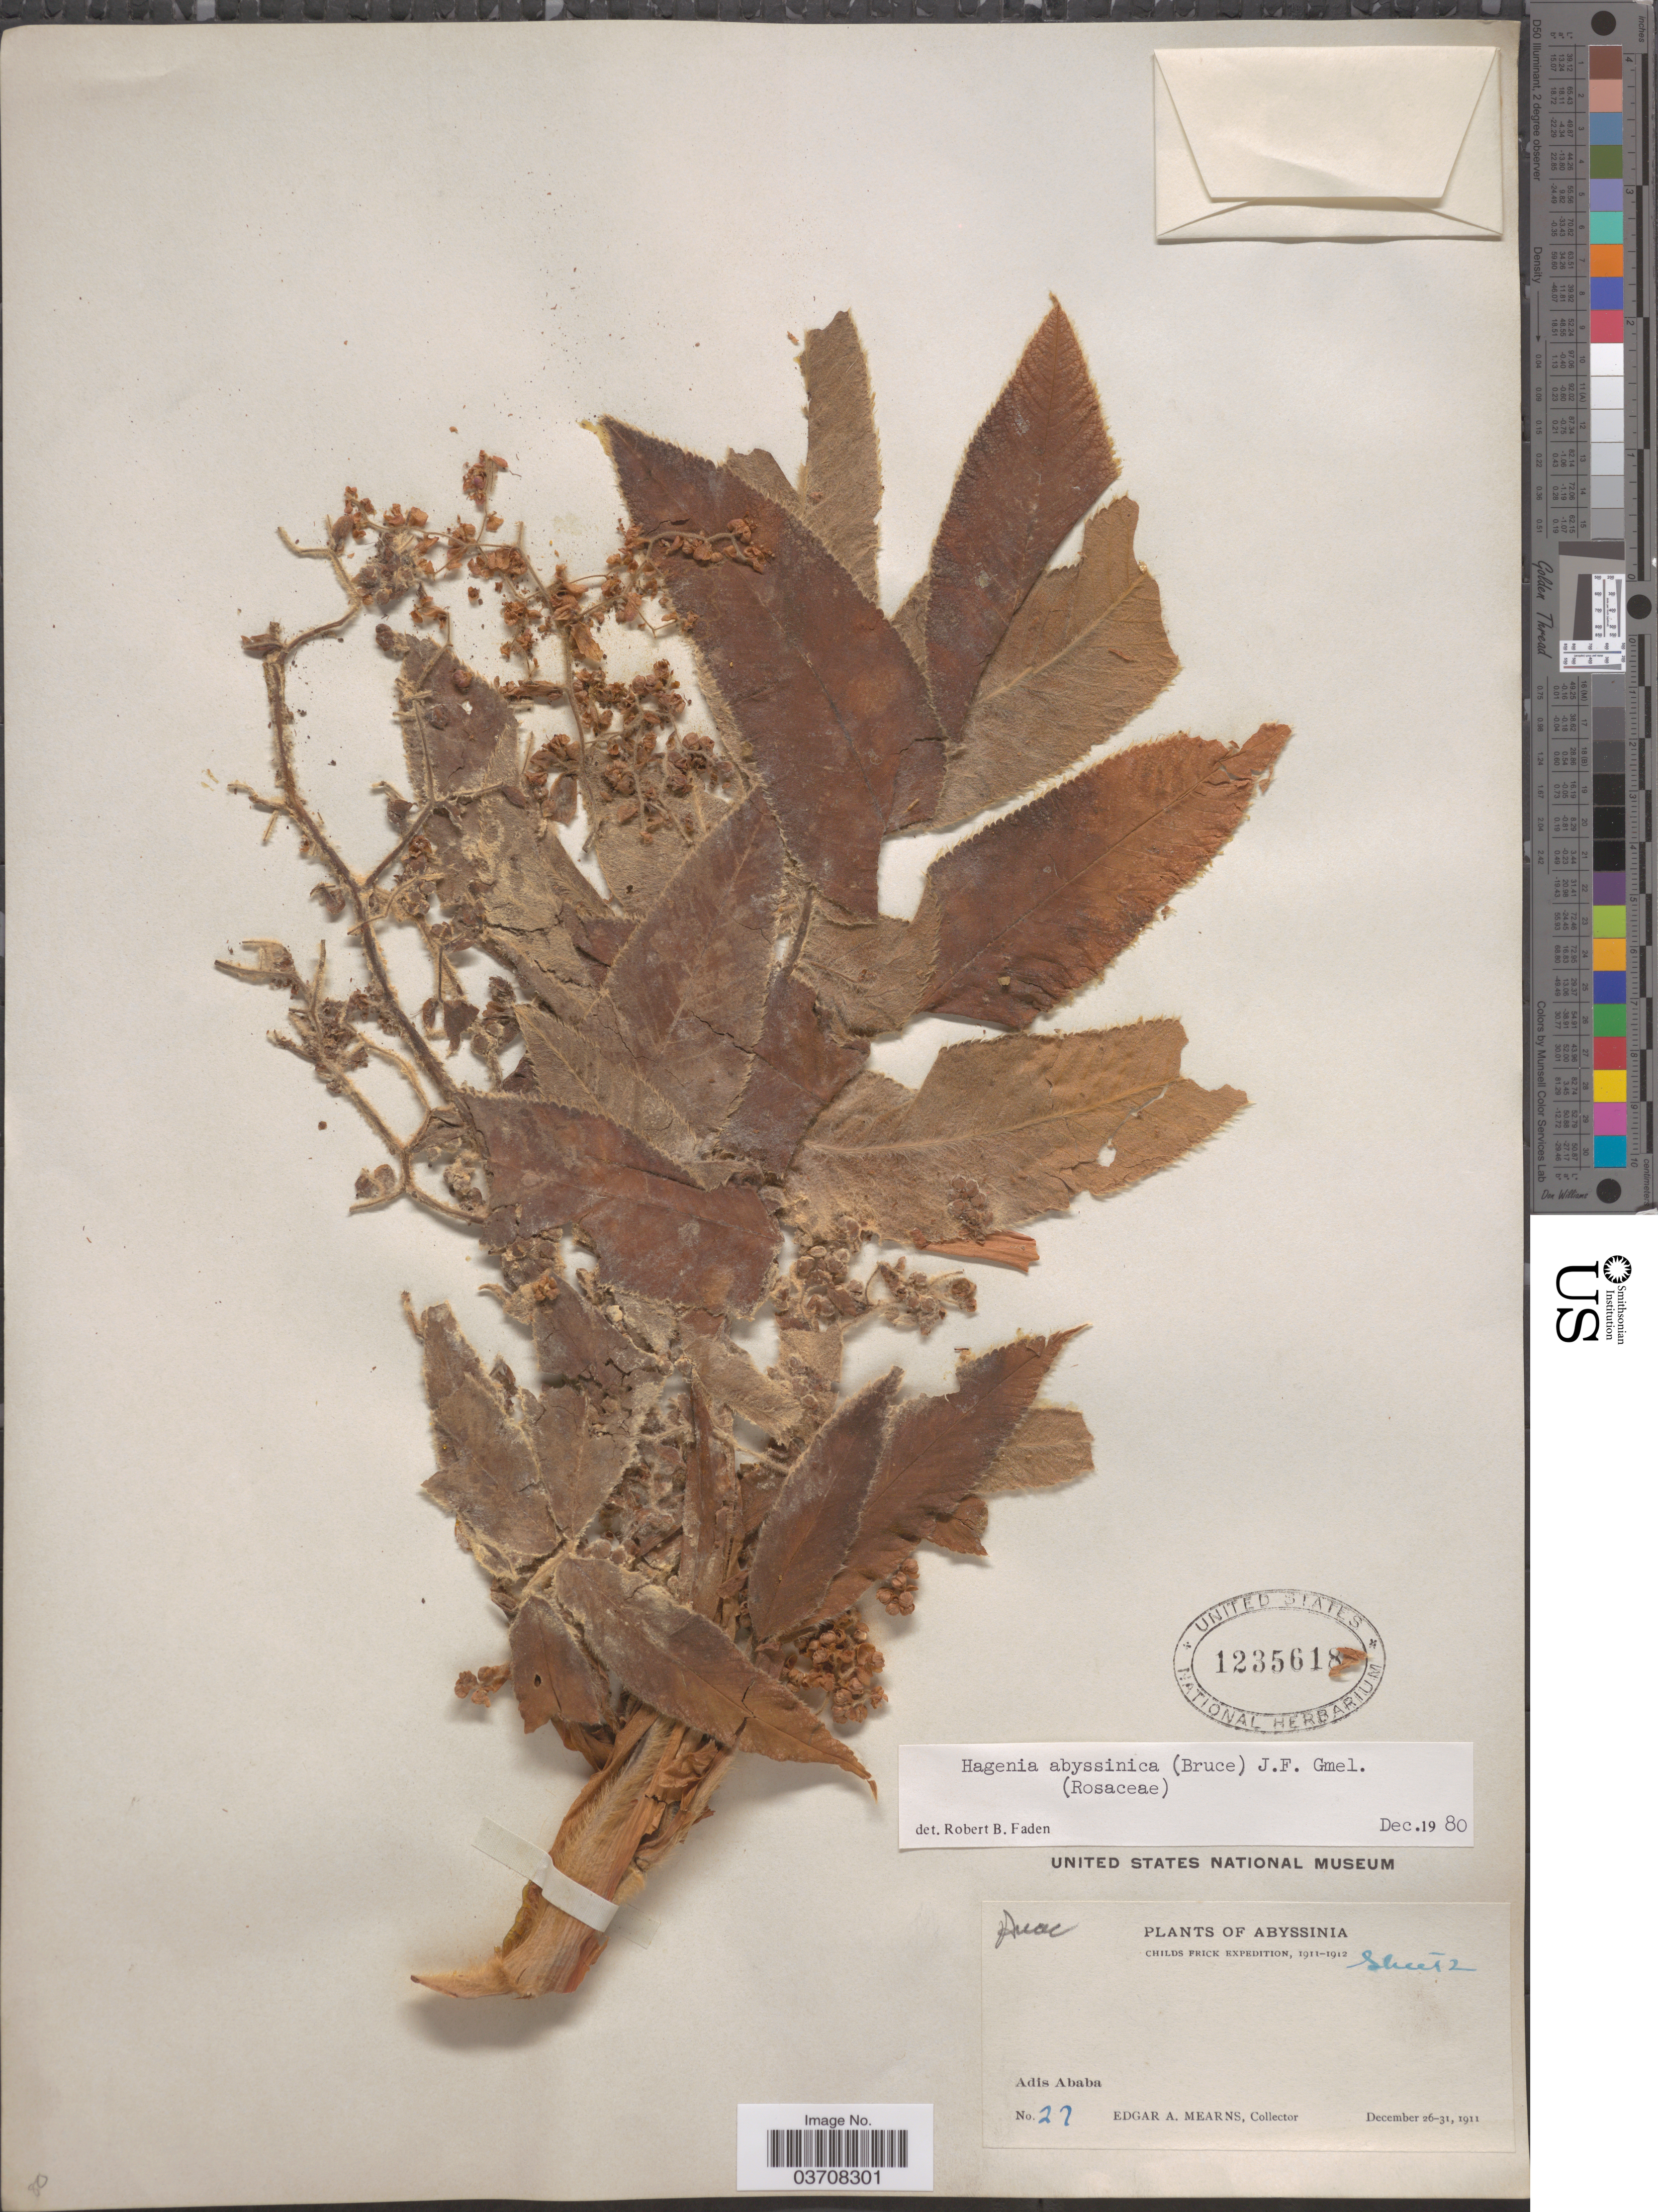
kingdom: Plantae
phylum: Tracheophyta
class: Magnoliopsida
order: Rosales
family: Rosaceae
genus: Hagenia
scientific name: Hagenia abyssinica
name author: (Bruce) J.F. Gmel.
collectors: E. A. Mearns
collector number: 27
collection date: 1911-12-26/1911-12-31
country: Ethiopia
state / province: Addis Ababa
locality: Abyssinia. Childs Frick [unsure placement] Adis Ababa.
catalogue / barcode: US 1235618